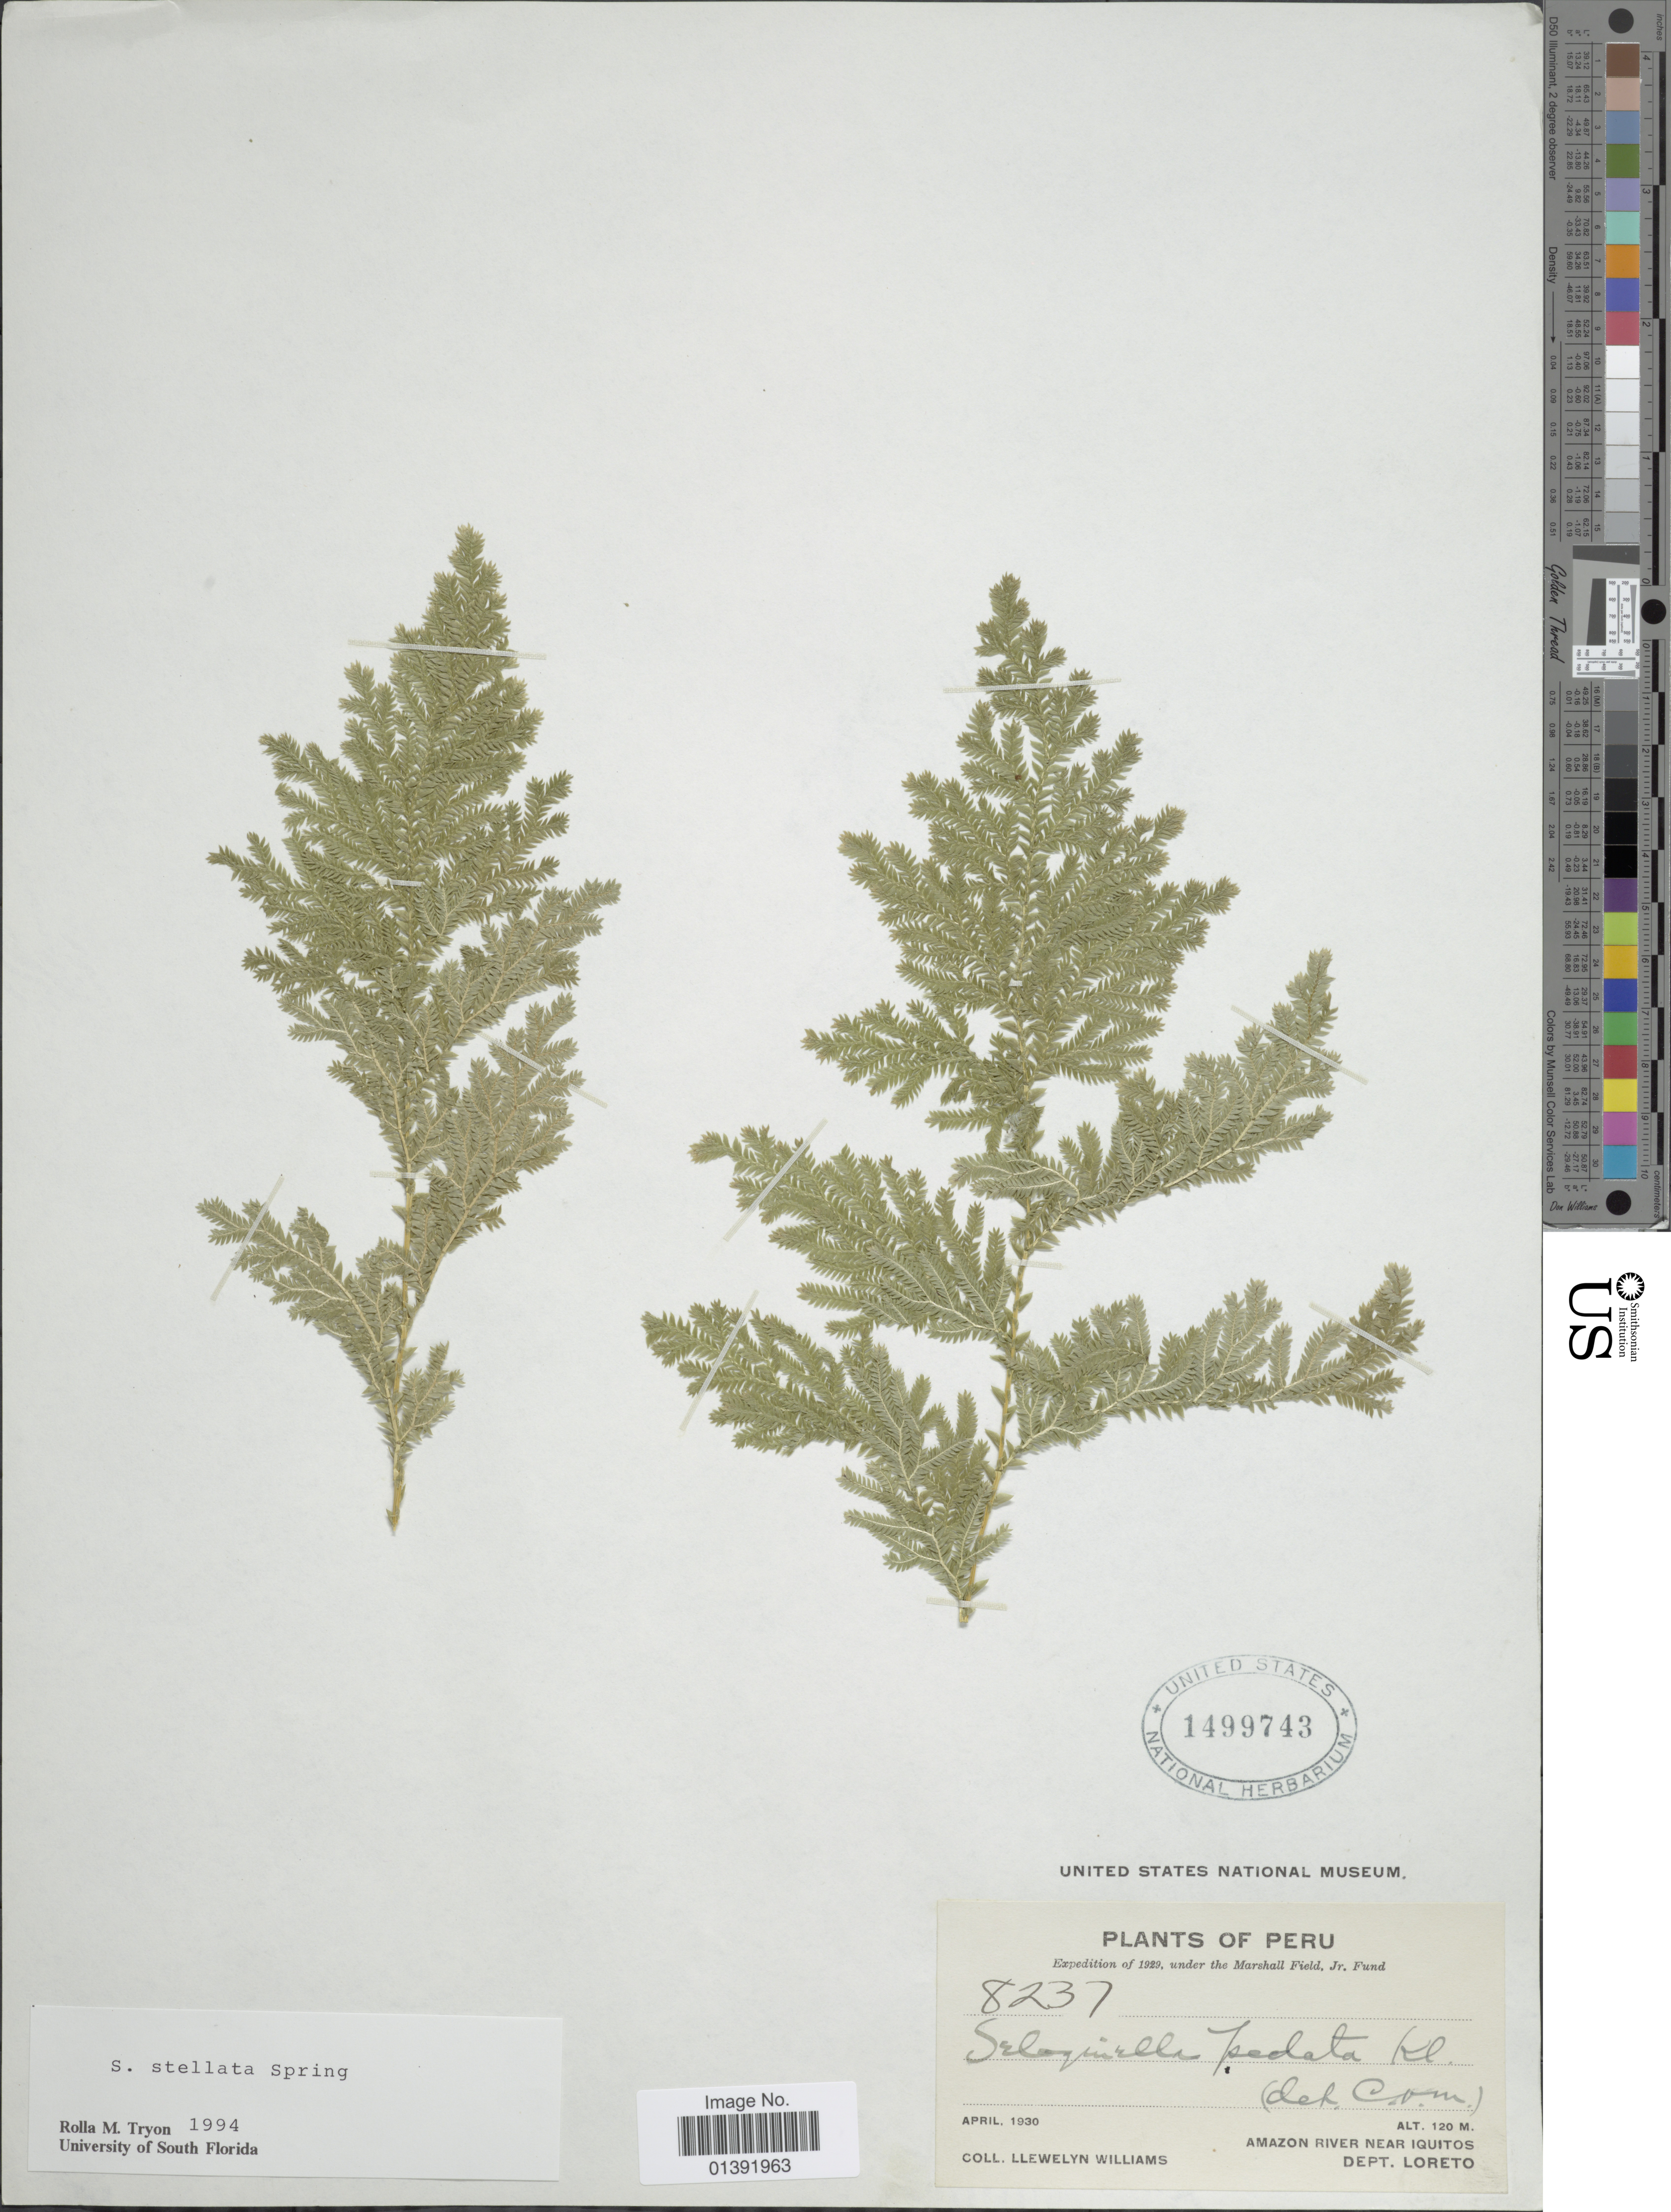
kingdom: Plantae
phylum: Tracheophyta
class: Lycopodiopsida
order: Selaginellales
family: Selaginellaceae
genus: Selaginella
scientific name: Selaginella stellata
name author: Spring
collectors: Ll. Williams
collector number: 8237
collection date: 1930-04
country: Peru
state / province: Loreto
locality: Amazon River near Iquitos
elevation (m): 120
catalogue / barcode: US 1499743